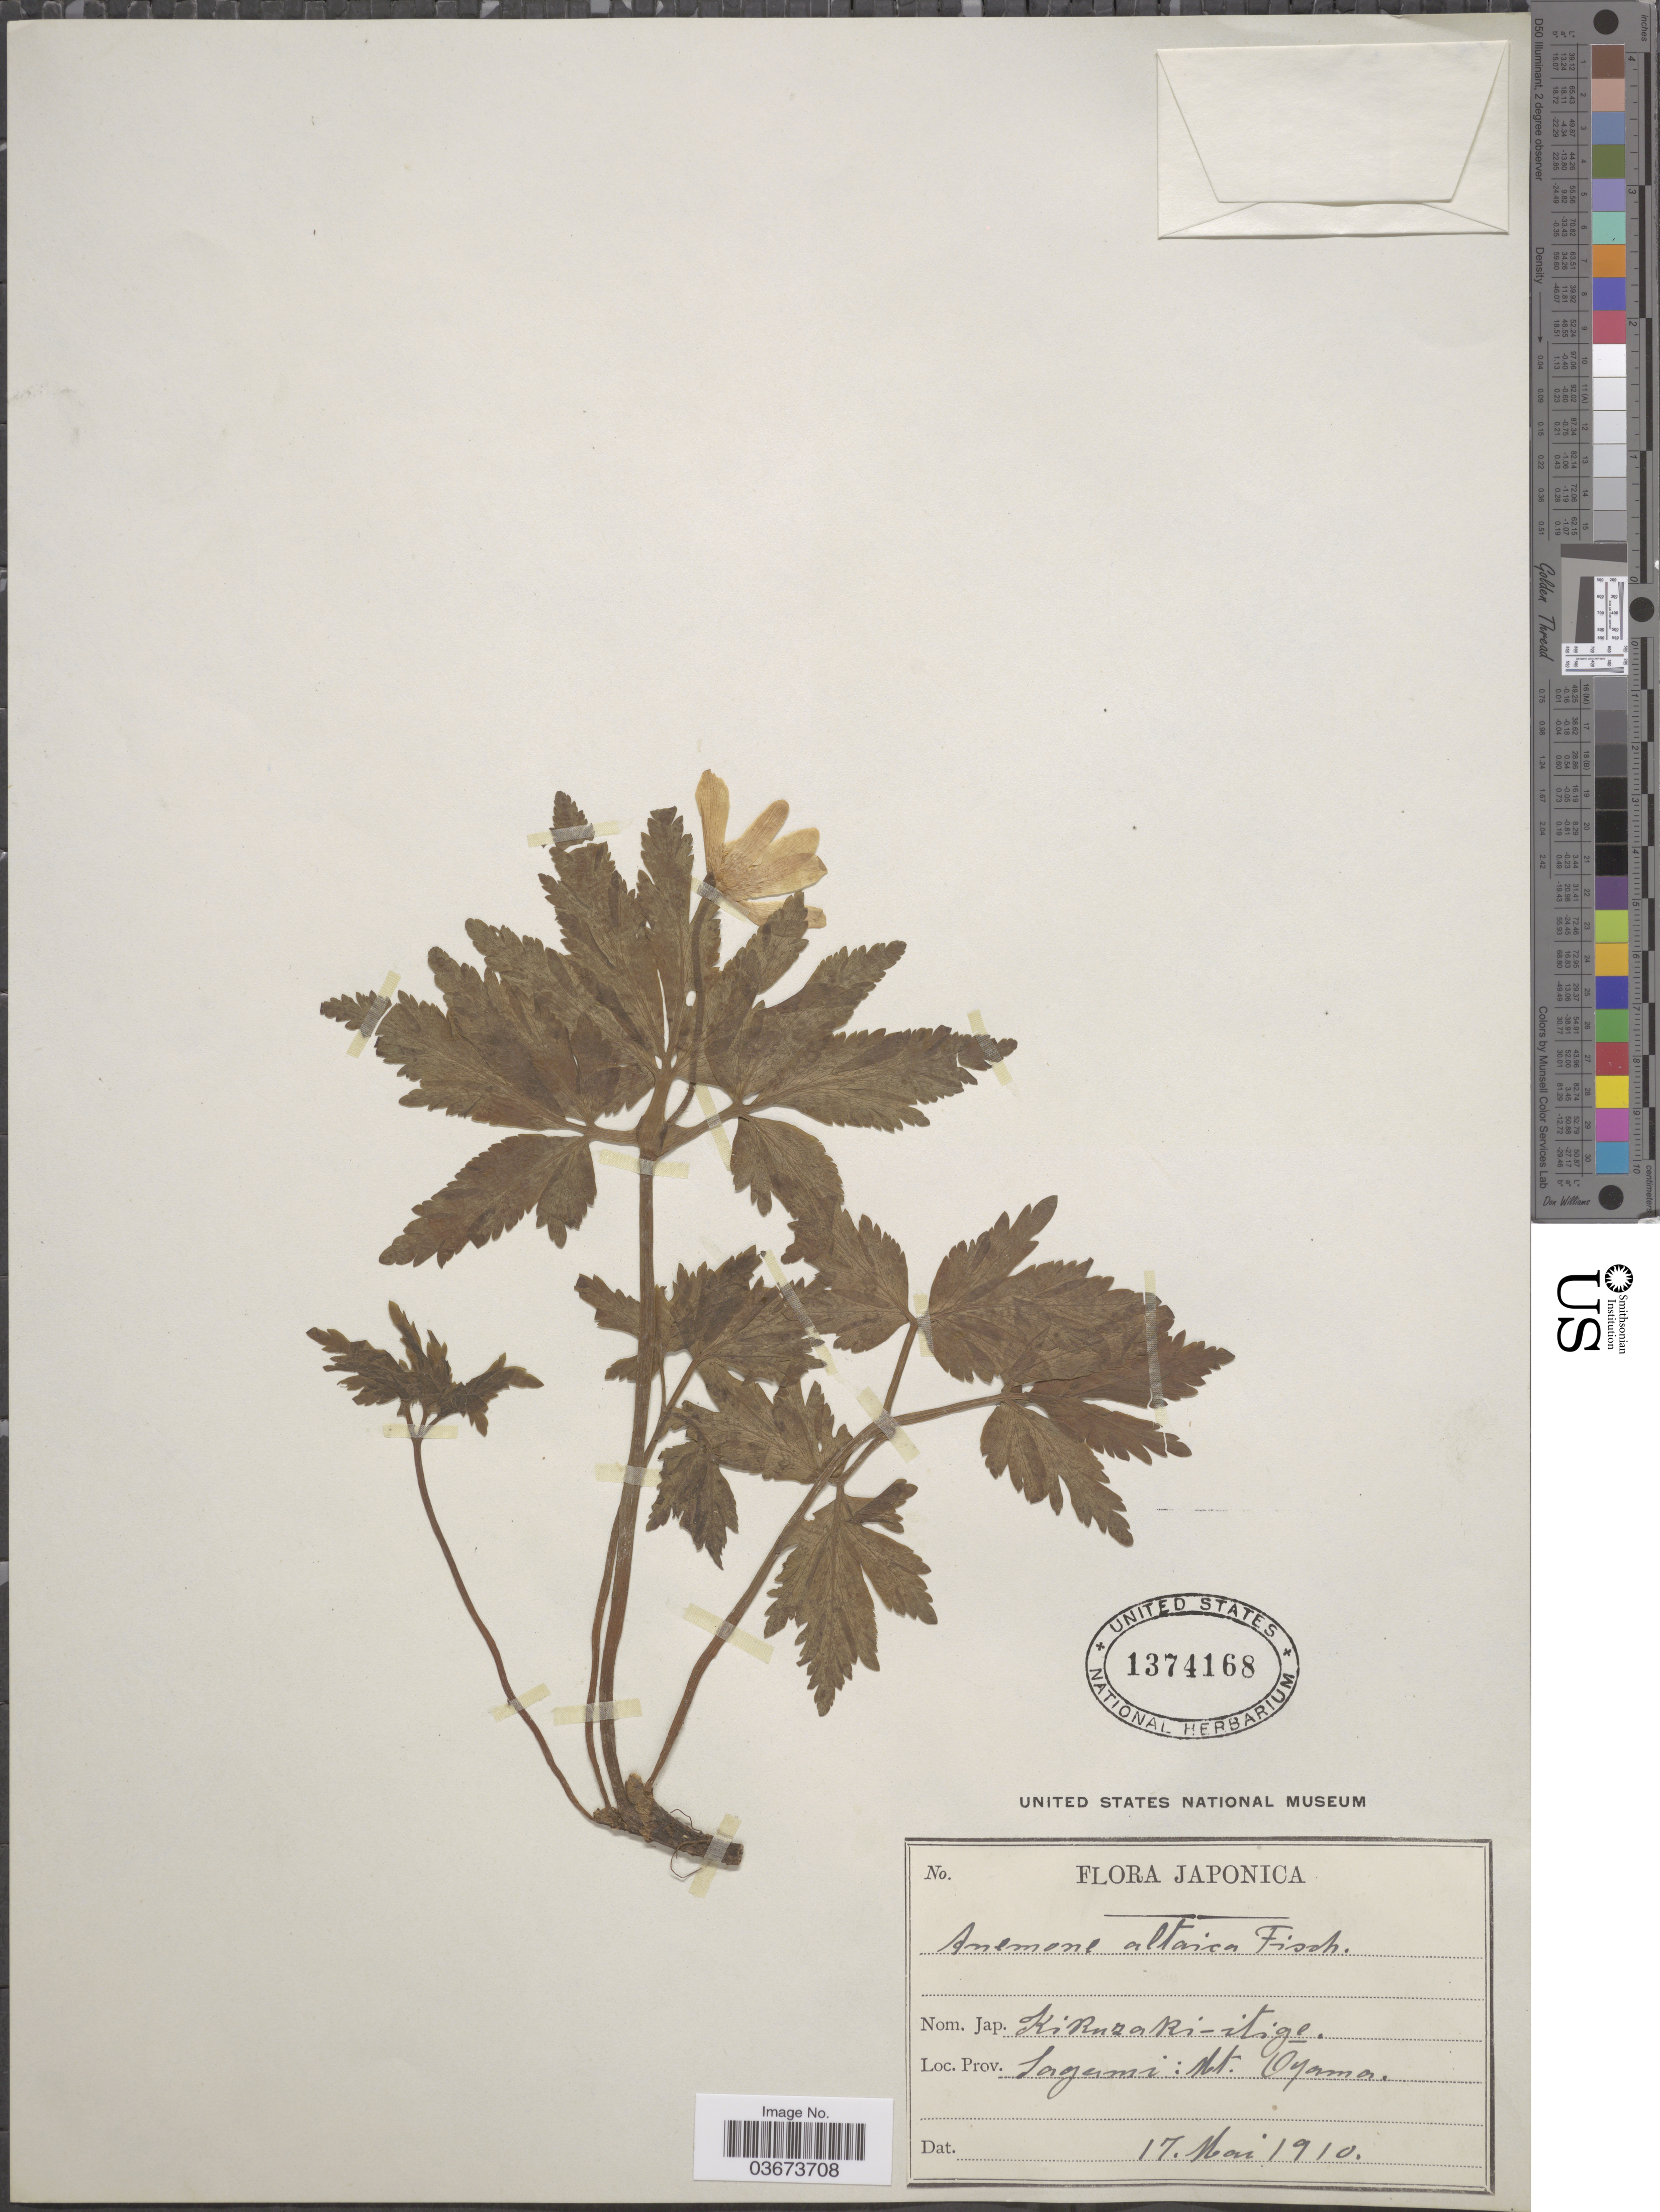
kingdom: Plantae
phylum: Tracheophyta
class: Magnoliopsida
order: Ranunculales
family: Ranunculaceae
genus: Anemone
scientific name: Anemone altaica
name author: Fisch. ex C.A. Mey.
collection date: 1910-05-17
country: Japan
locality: Prov. Sagami: Mt. Oyama.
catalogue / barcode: US 1374168